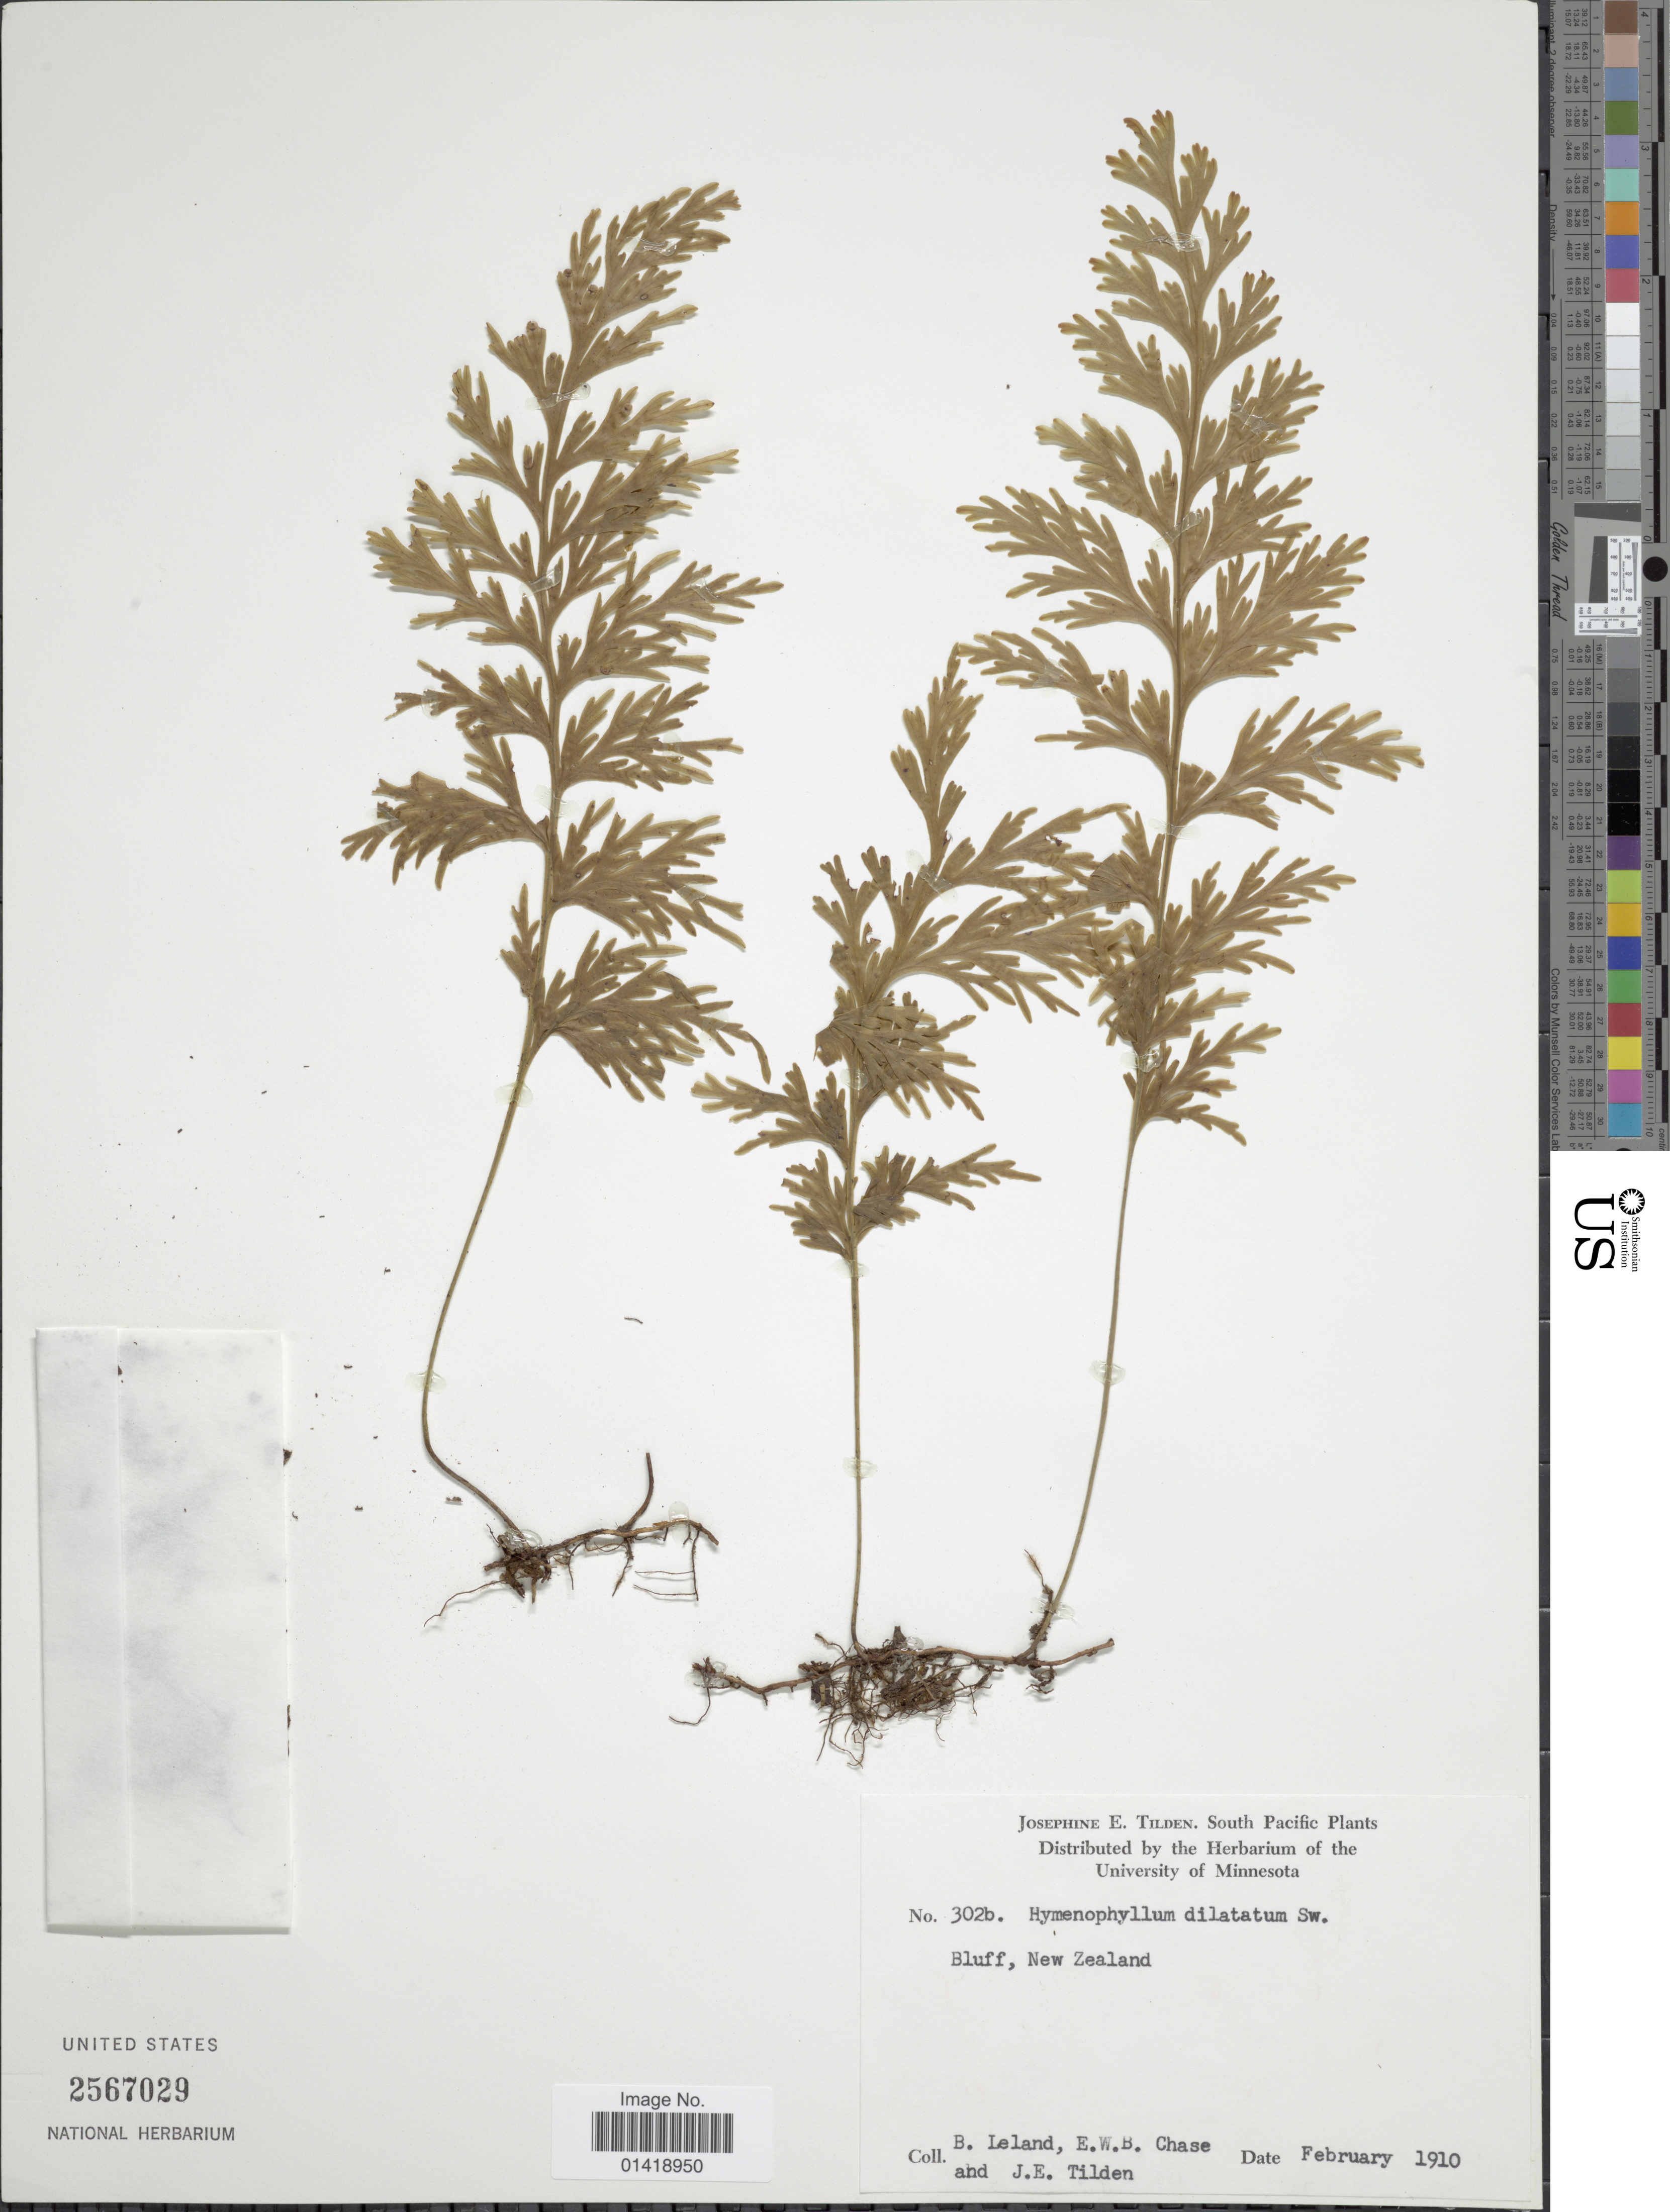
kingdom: Plantae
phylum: Tracheophyta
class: Polypodiopsida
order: Hymenophyllales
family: Hymenophyllaceae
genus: Hymenophyllum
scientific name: Hymenophyllum dilatatum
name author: Sw.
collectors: B. Leland, E. W. Chase & J. E. Tilden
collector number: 302b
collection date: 1910-02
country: New Zealand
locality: Bluff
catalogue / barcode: US 2567029